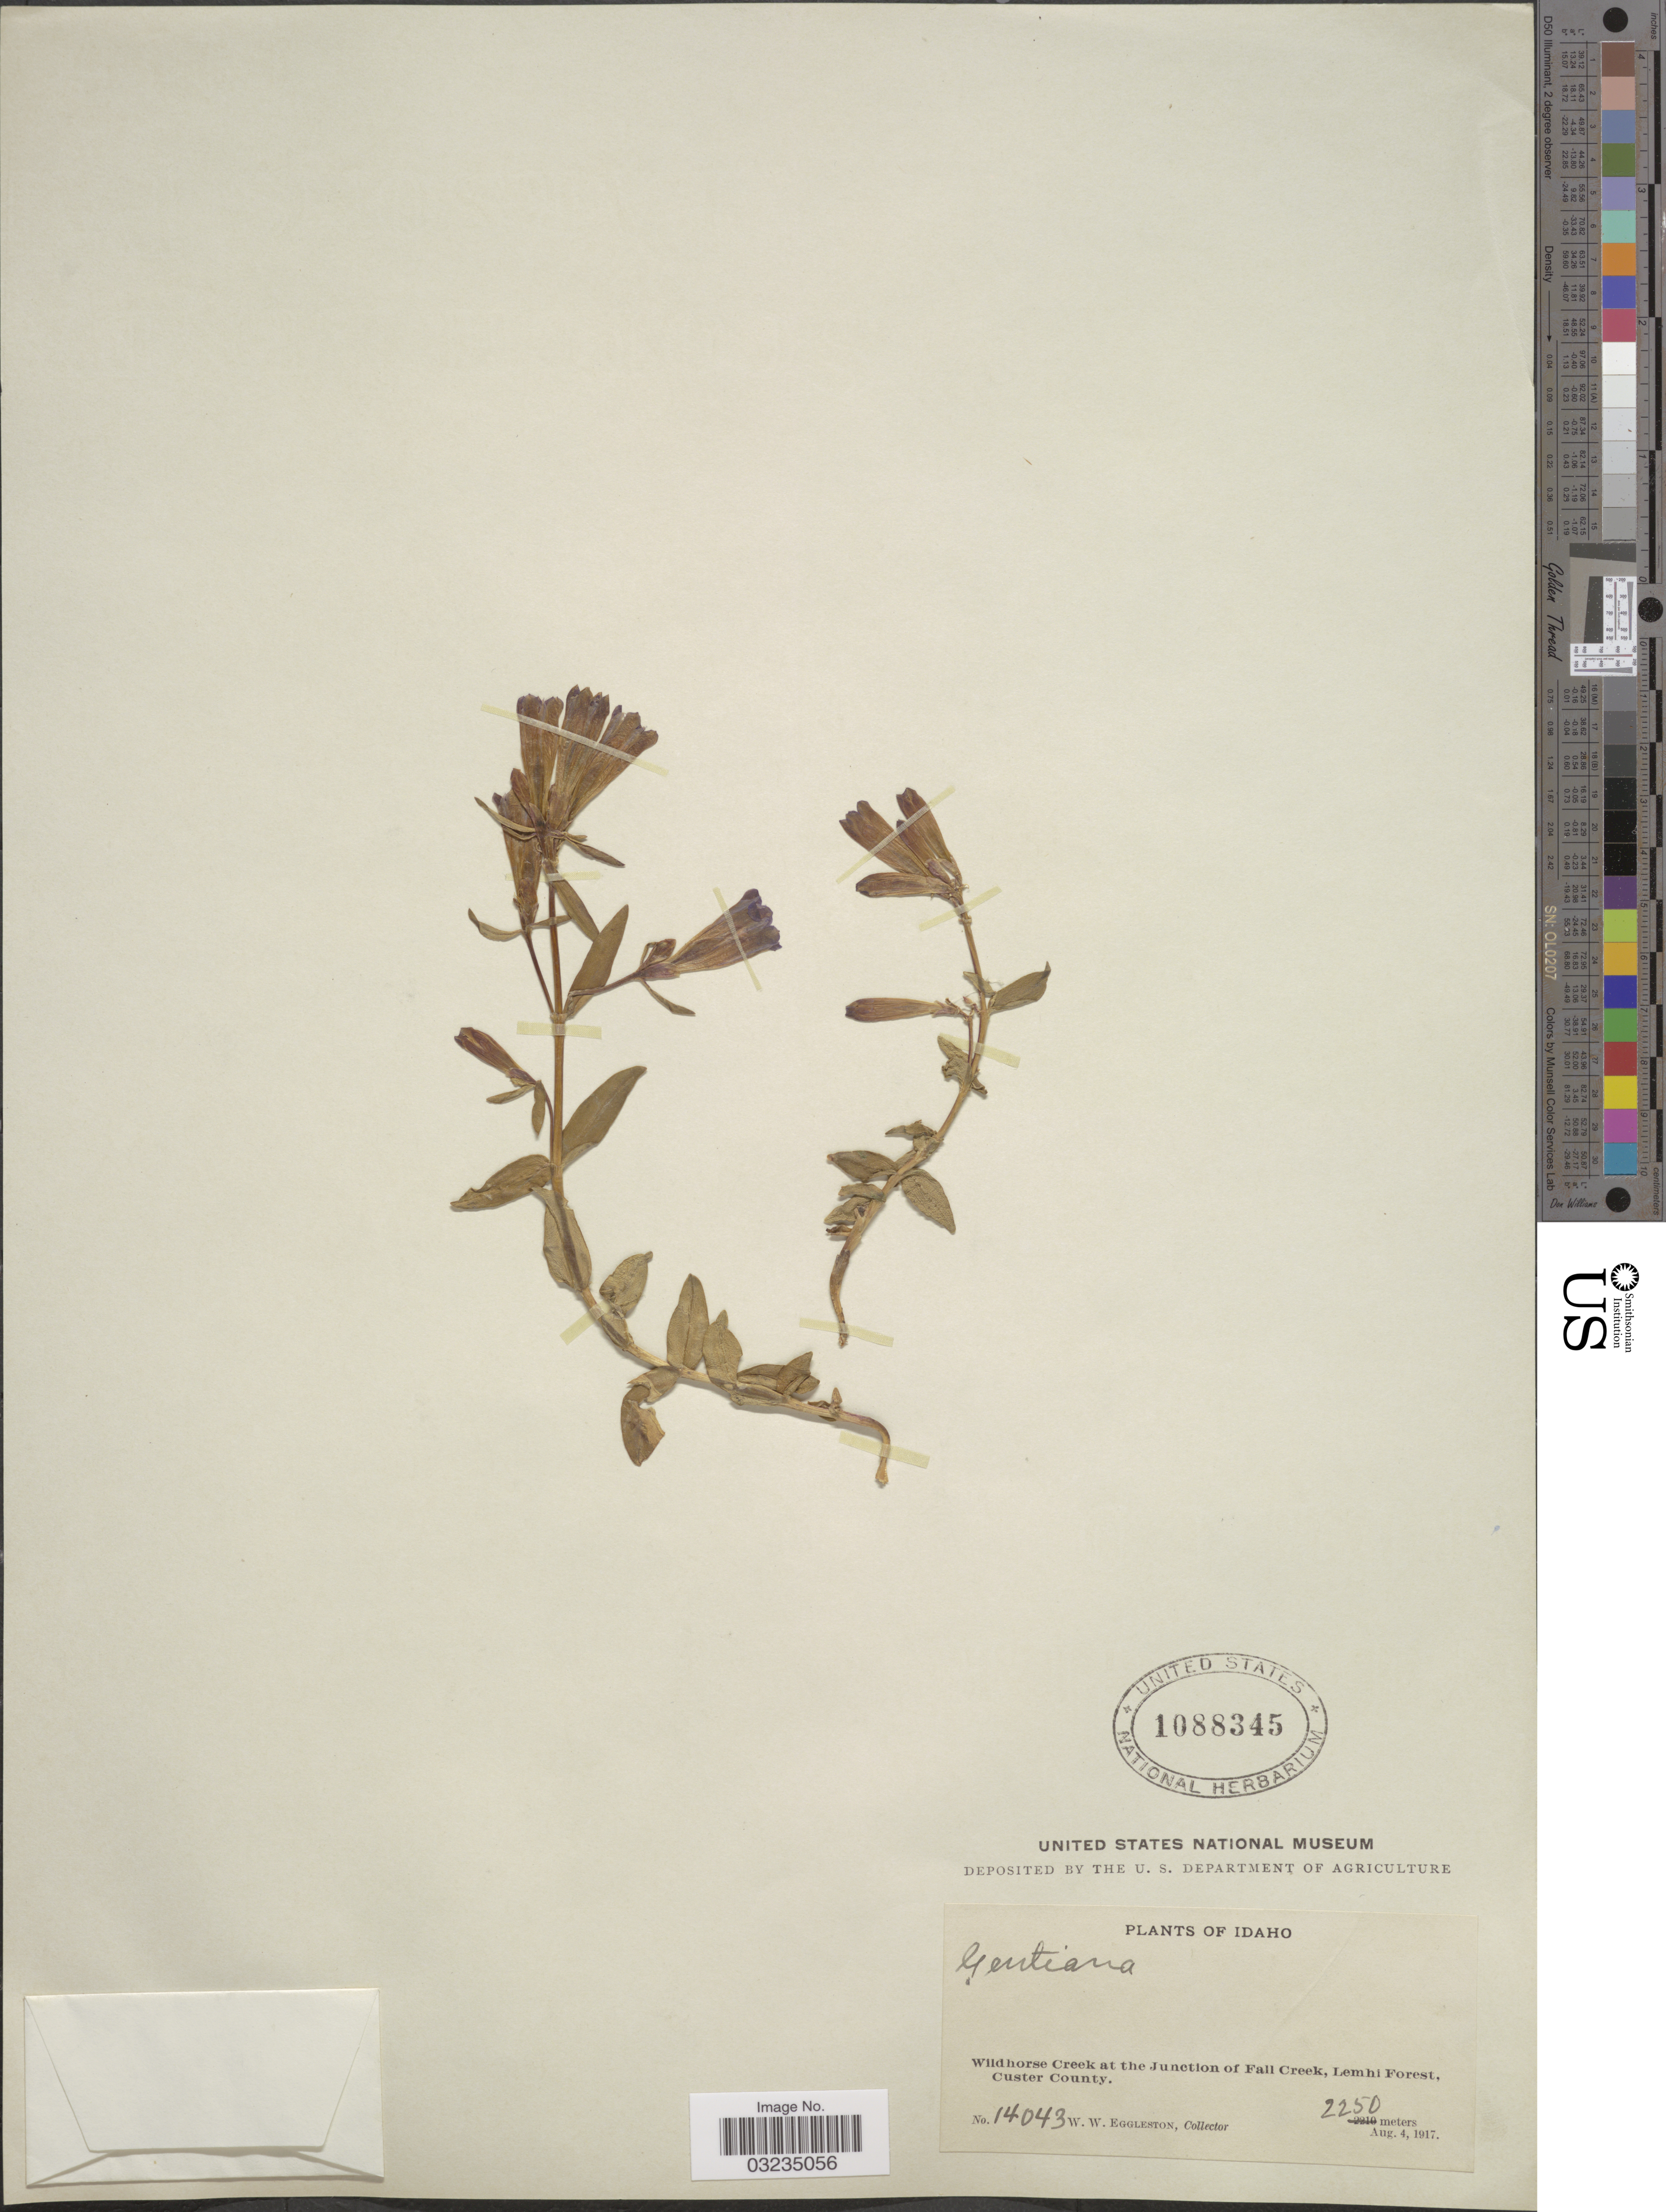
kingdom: Plantae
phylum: Tracheophyta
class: Magnoliopsida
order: Gentianales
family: Gentianaceae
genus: Gentiana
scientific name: Gentiana sp.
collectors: W. W. Eggleston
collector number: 14043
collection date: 1917-08-04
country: United States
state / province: Idaho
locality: Wildhorse Creek at the Junction of Fall Creek, Lemhi Forest, Custer County.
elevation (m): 2250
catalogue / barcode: US 1088345